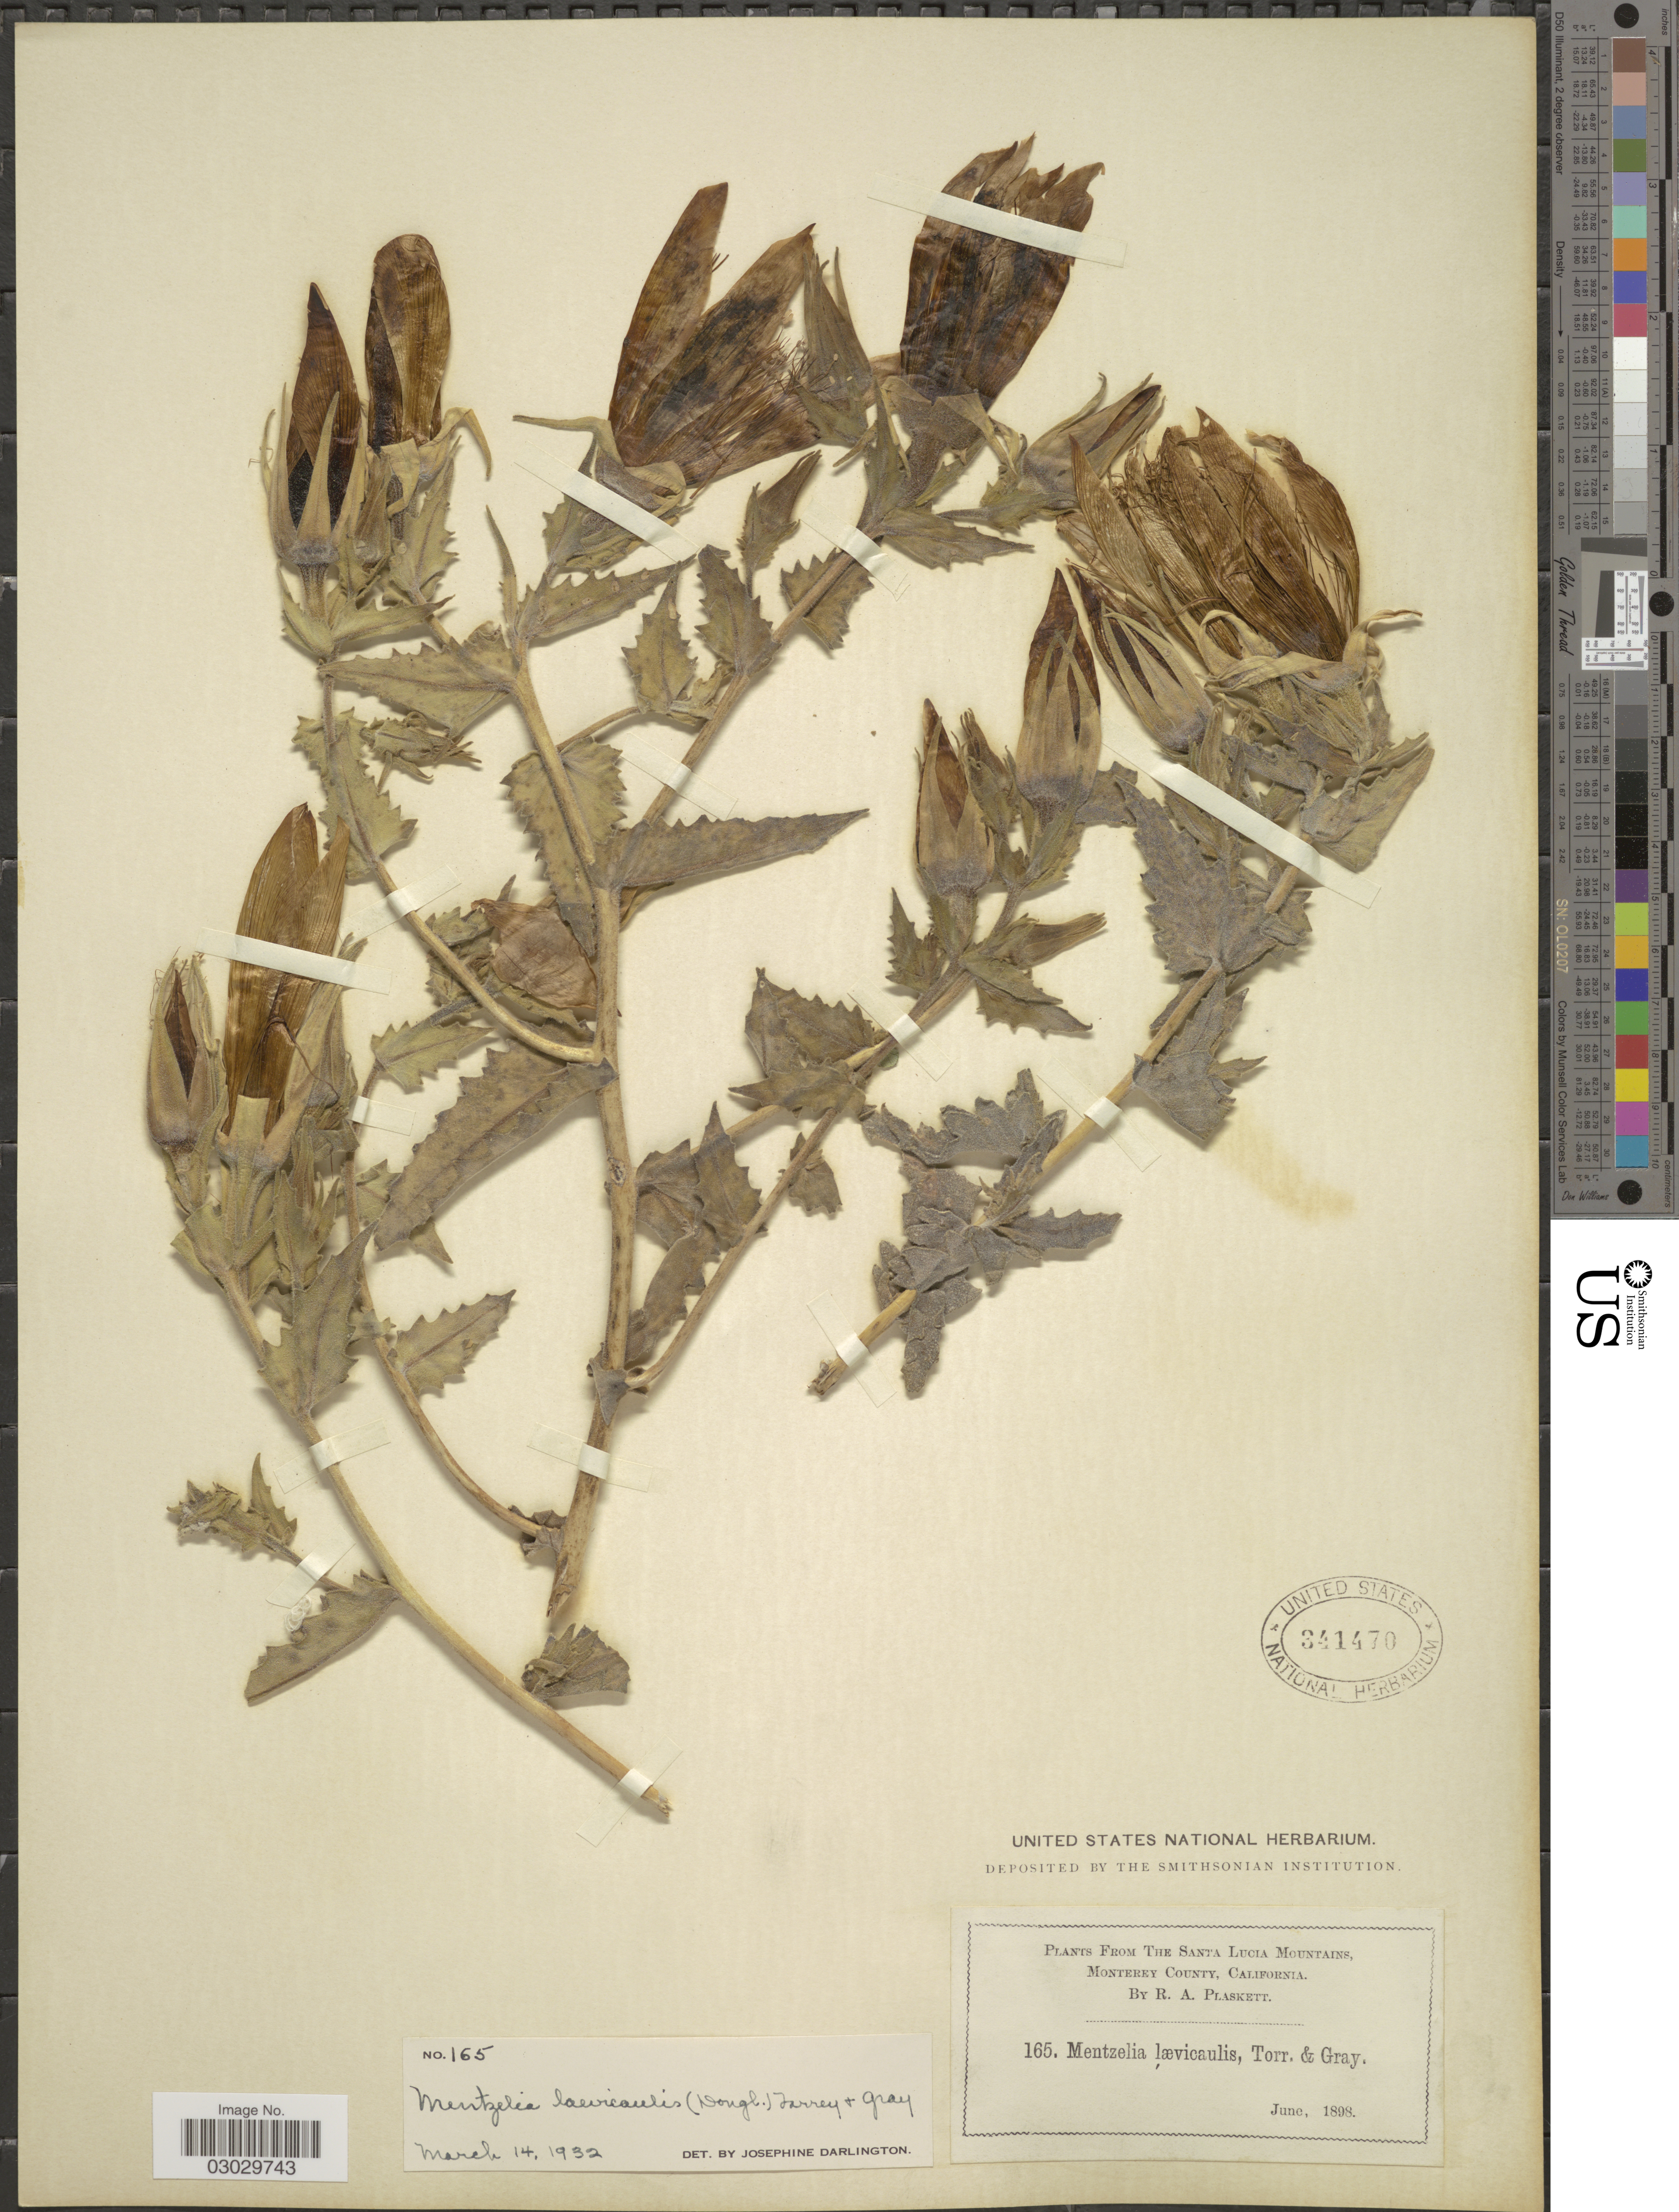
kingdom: Plantae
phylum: Tracheophyta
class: Magnoliopsida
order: Cornales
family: Loasaceae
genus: Mentzelia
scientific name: Mentzelia laevicaulis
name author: (Douglas ex Hook.) Torr. & A. Gray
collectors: R. Plaskett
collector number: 165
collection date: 1898-06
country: United States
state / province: California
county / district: Monterey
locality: The Santa Lucia Mountains, Monterey County.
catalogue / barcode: US 341470